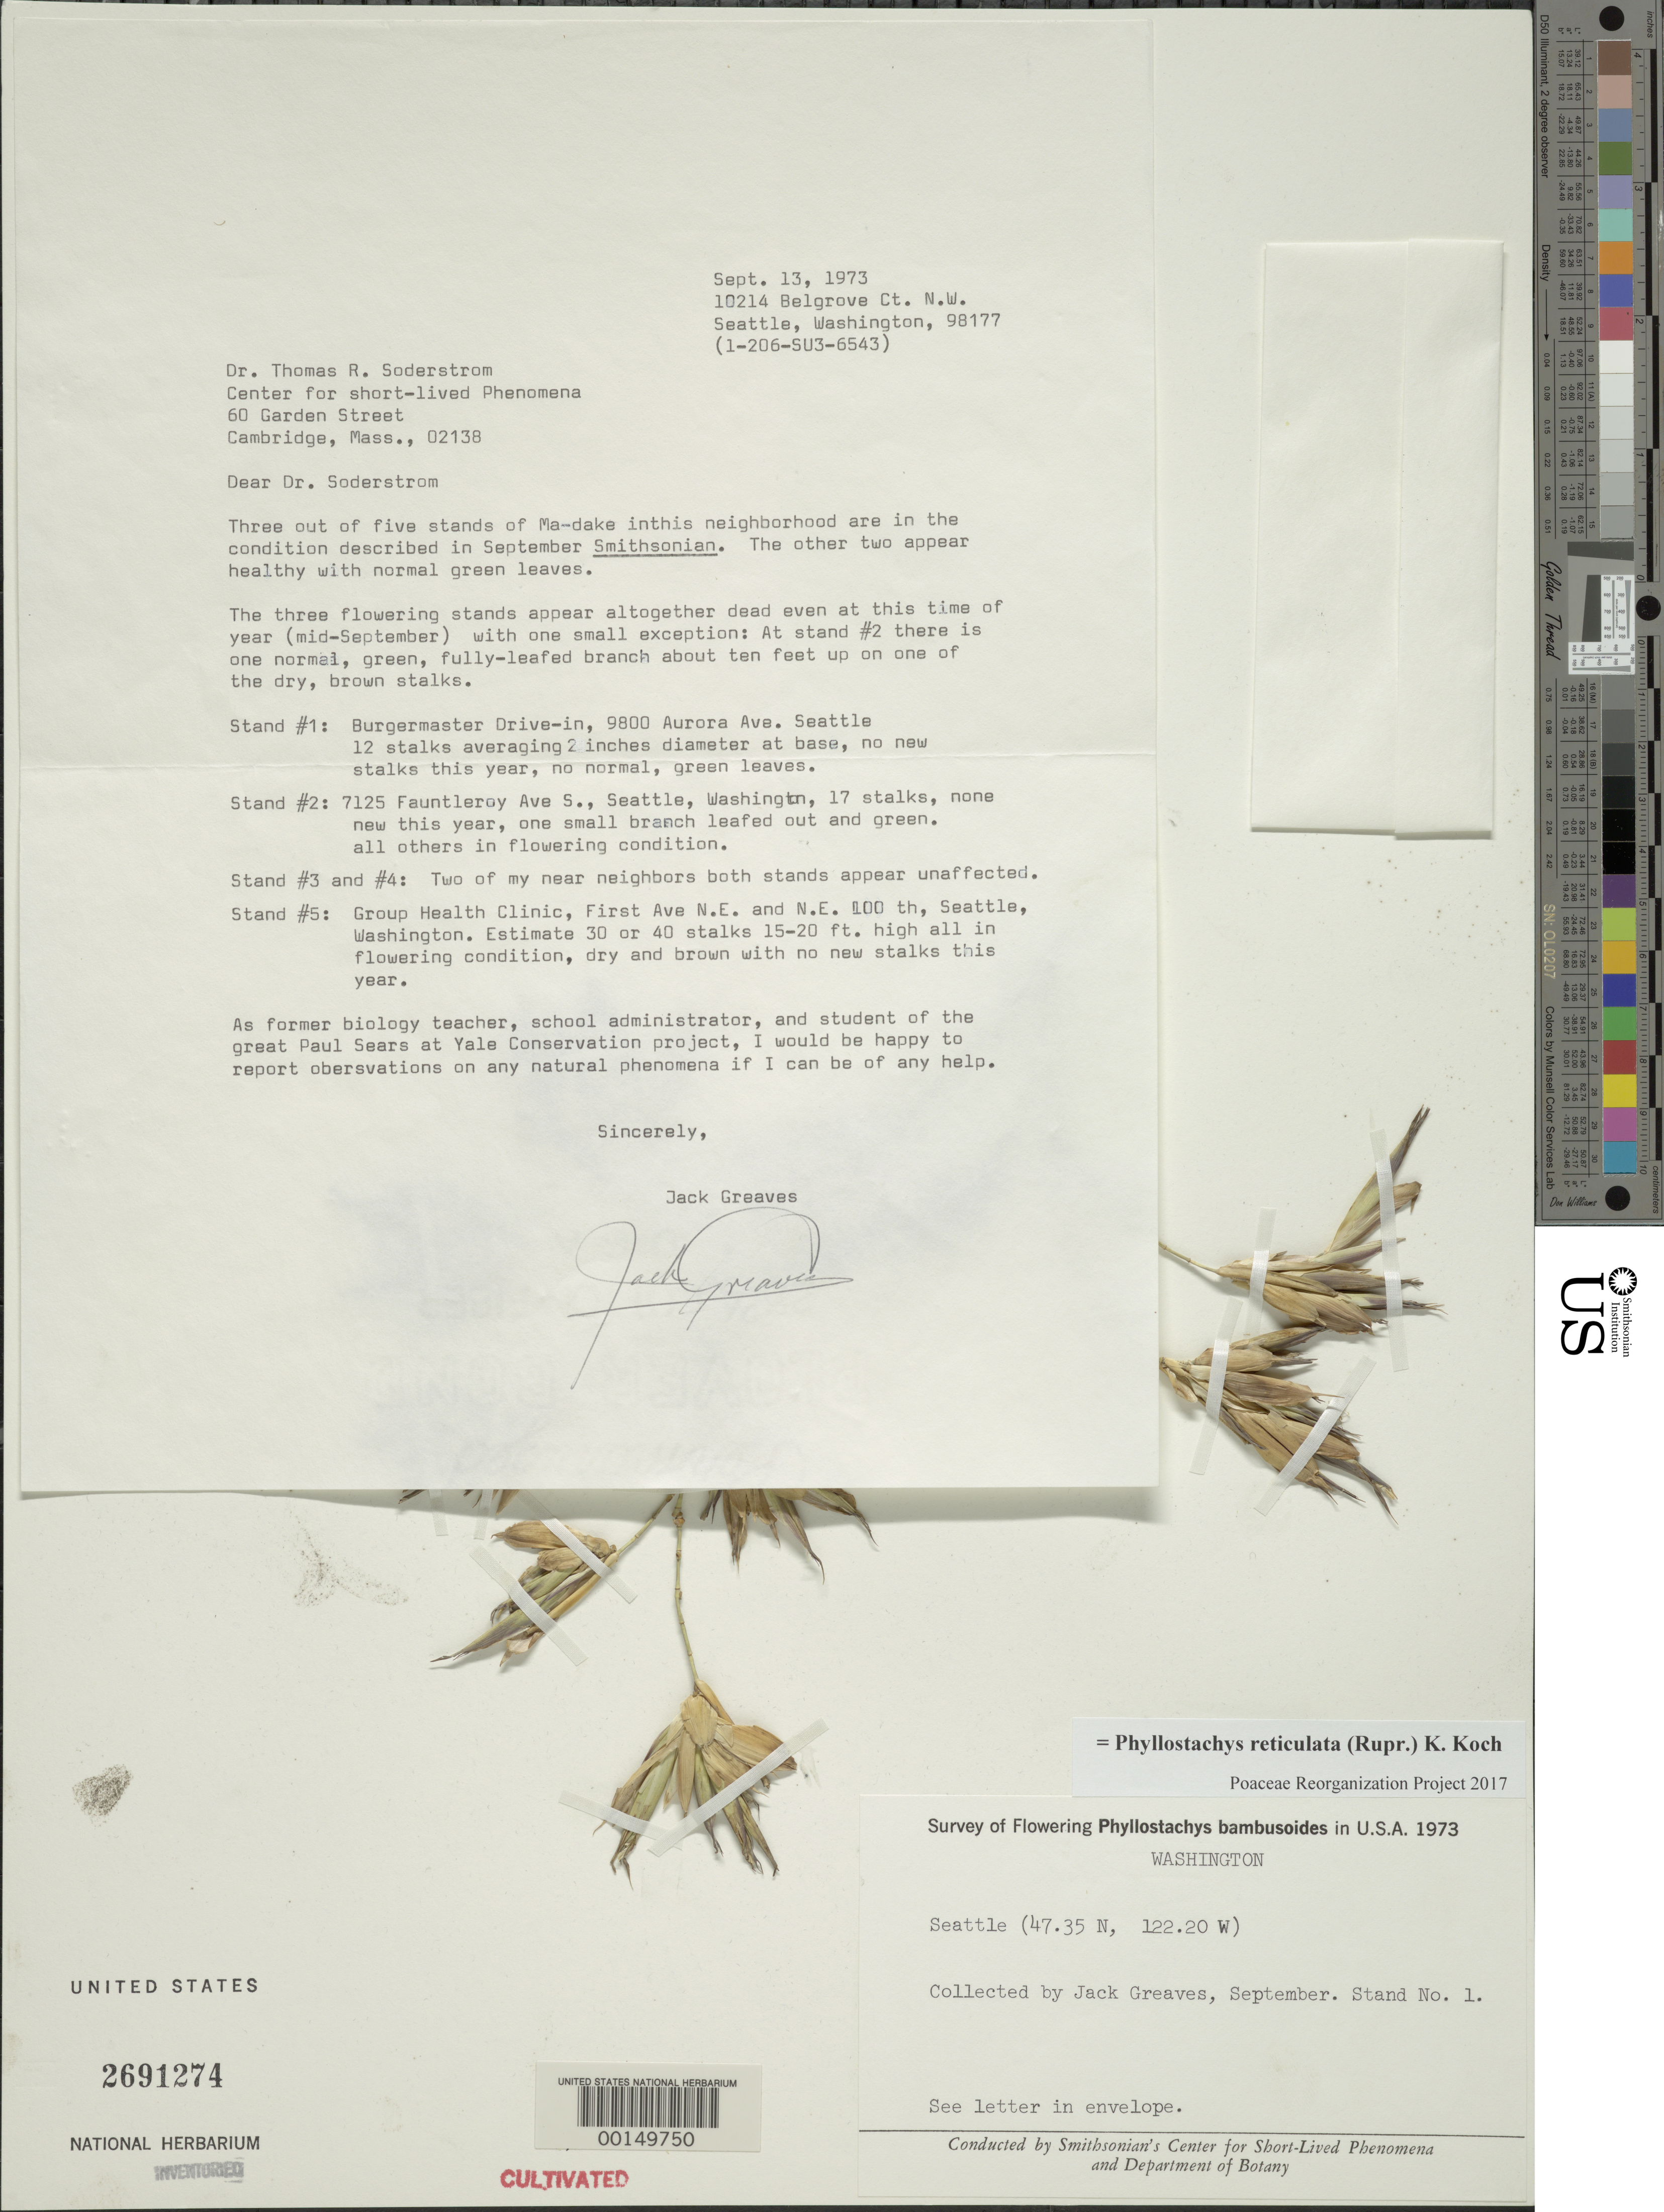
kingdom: Plantae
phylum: Tracheophyta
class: Liliopsida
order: Poales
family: Poaceae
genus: Phyllostachys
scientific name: Phyllostachys reticulata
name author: (Rupr.) K. Koch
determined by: Poaceae Reorganization Project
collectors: J. Greaves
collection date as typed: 13 Sep 1973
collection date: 1973-09-13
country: United States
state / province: Washington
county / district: King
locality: Seattle, lat. 47.35n: long. 122.20w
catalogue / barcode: US 2691274